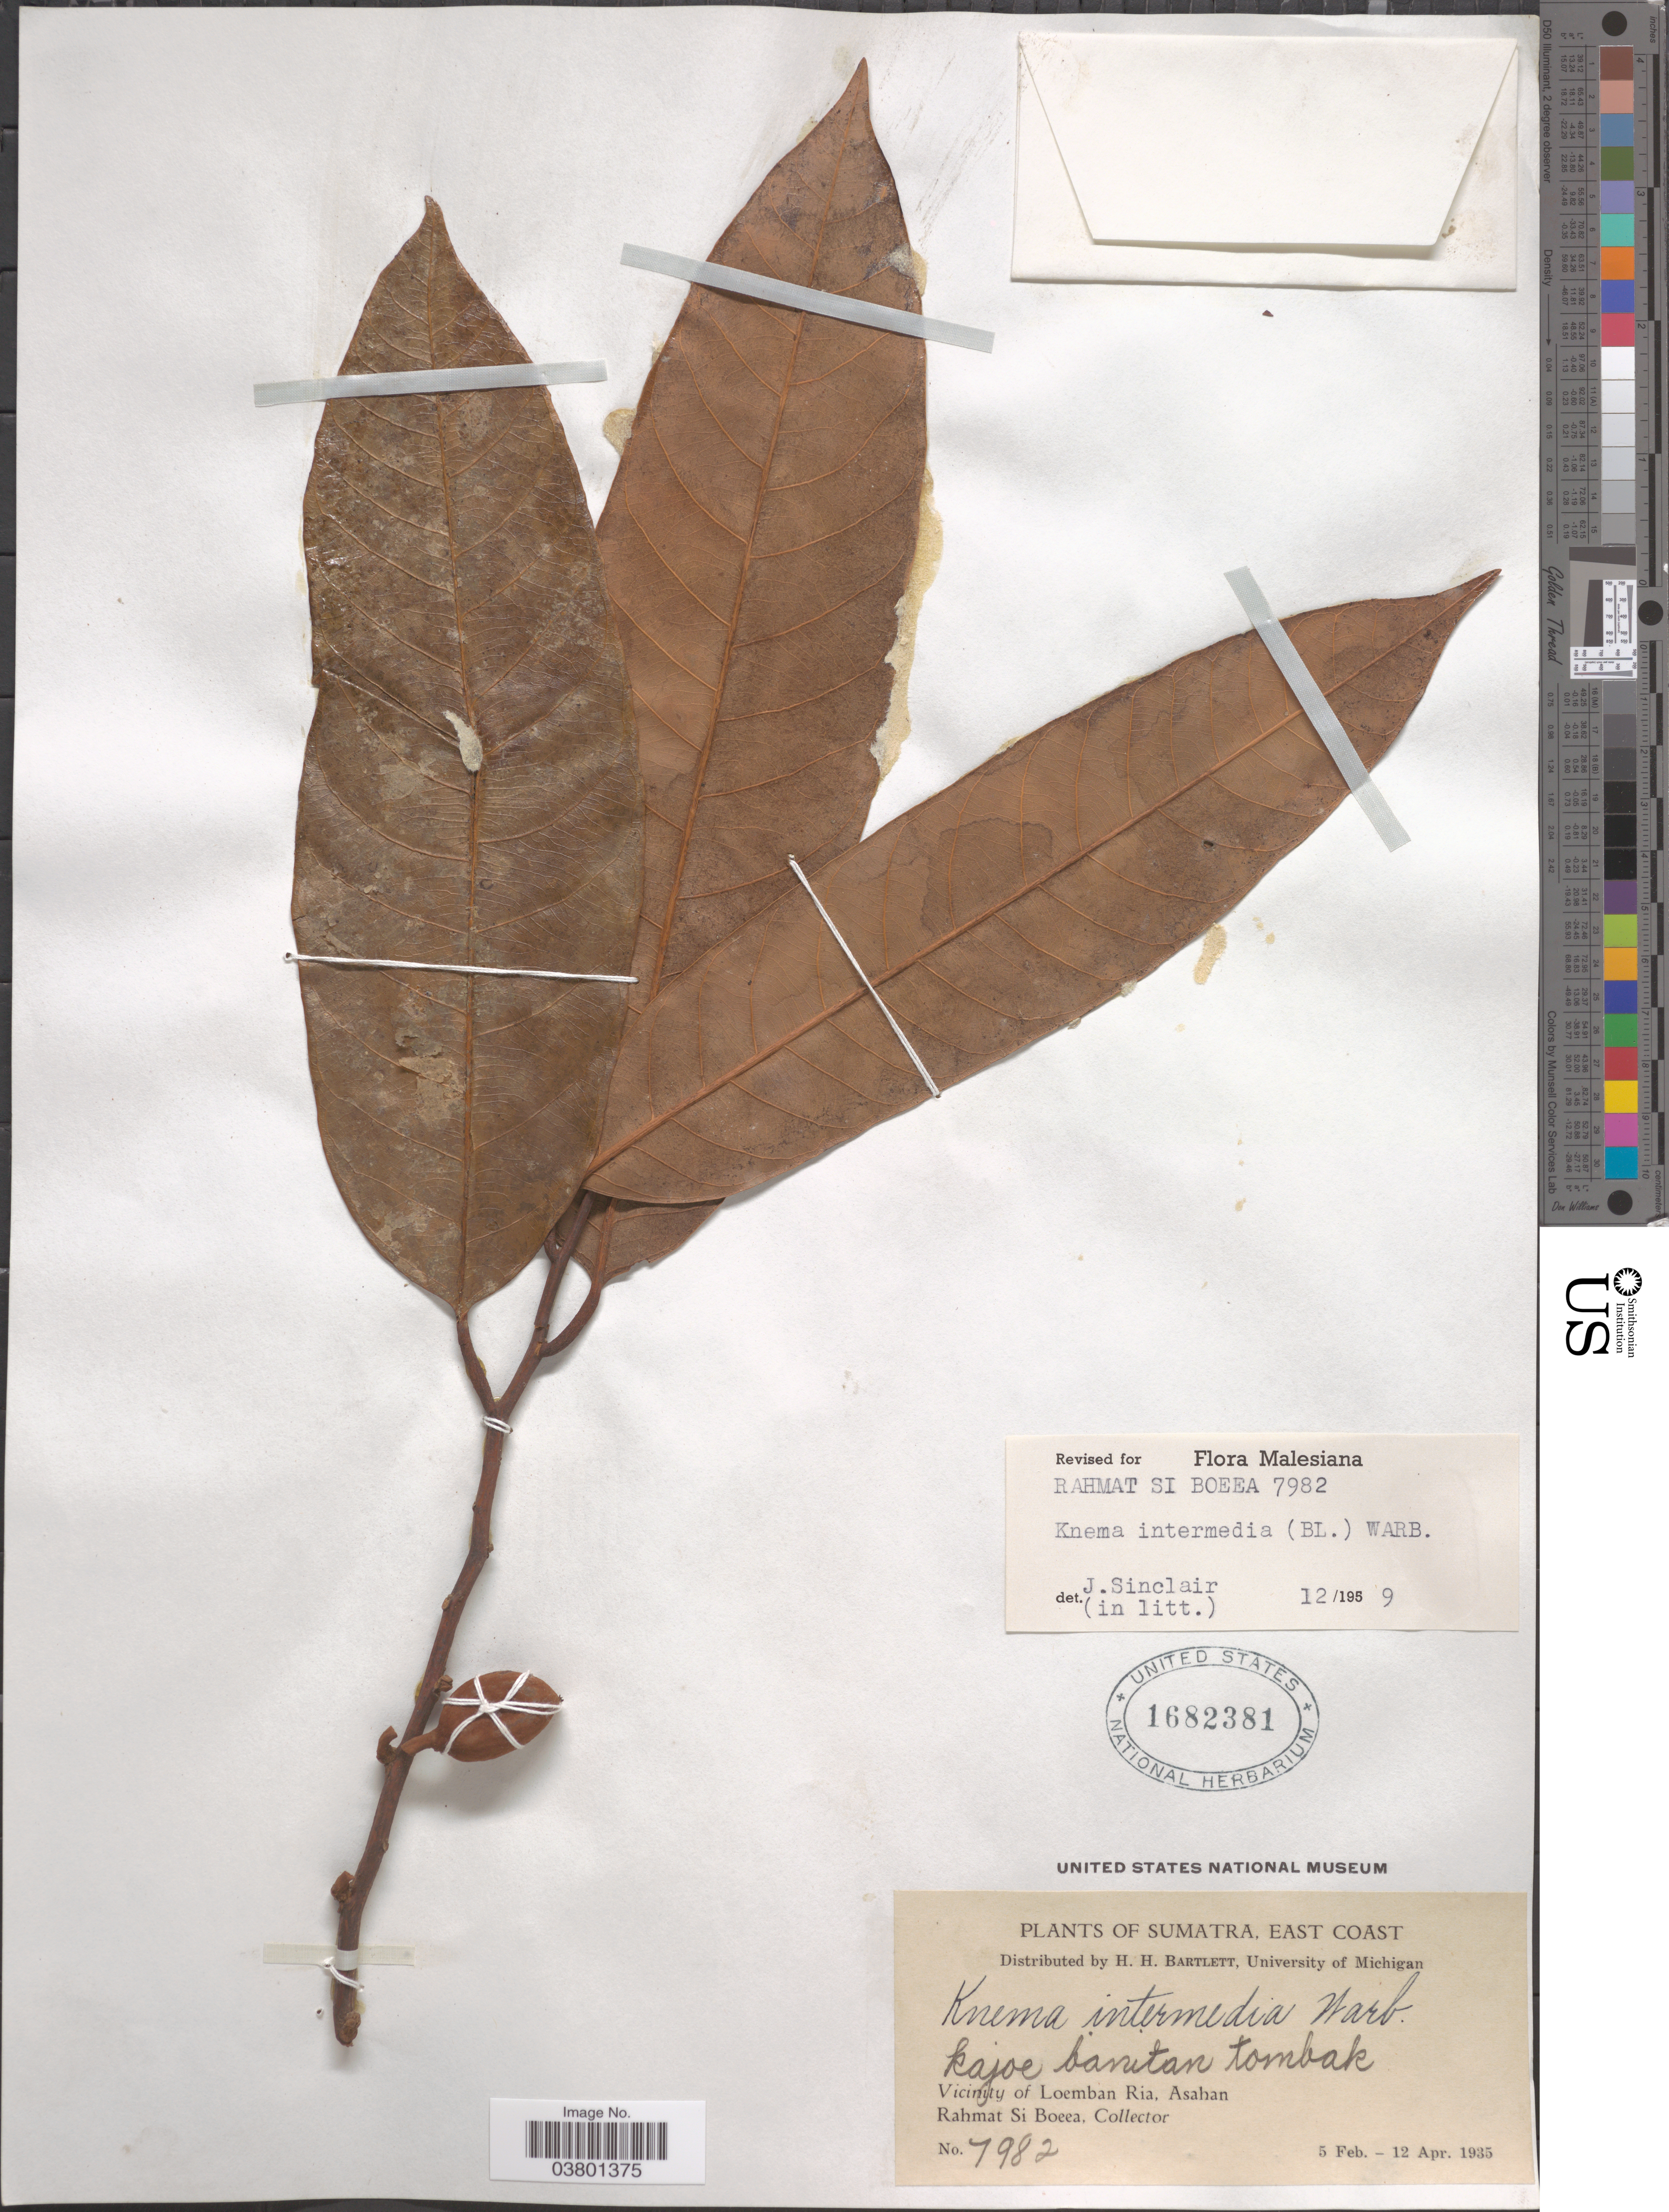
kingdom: Plantae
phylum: Tracheophyta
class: Magnoliopsida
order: Magnoliales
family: Myristicaceae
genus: Knema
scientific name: Knema intermedia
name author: (Blume) Warb.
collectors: Rahmat Si Boeea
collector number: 7982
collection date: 1935-02-05/1935-04-12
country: Indonesia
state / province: Sumatra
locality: East Coast. Vicinity of Loemban Ria, Asahan.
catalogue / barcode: US 1682381